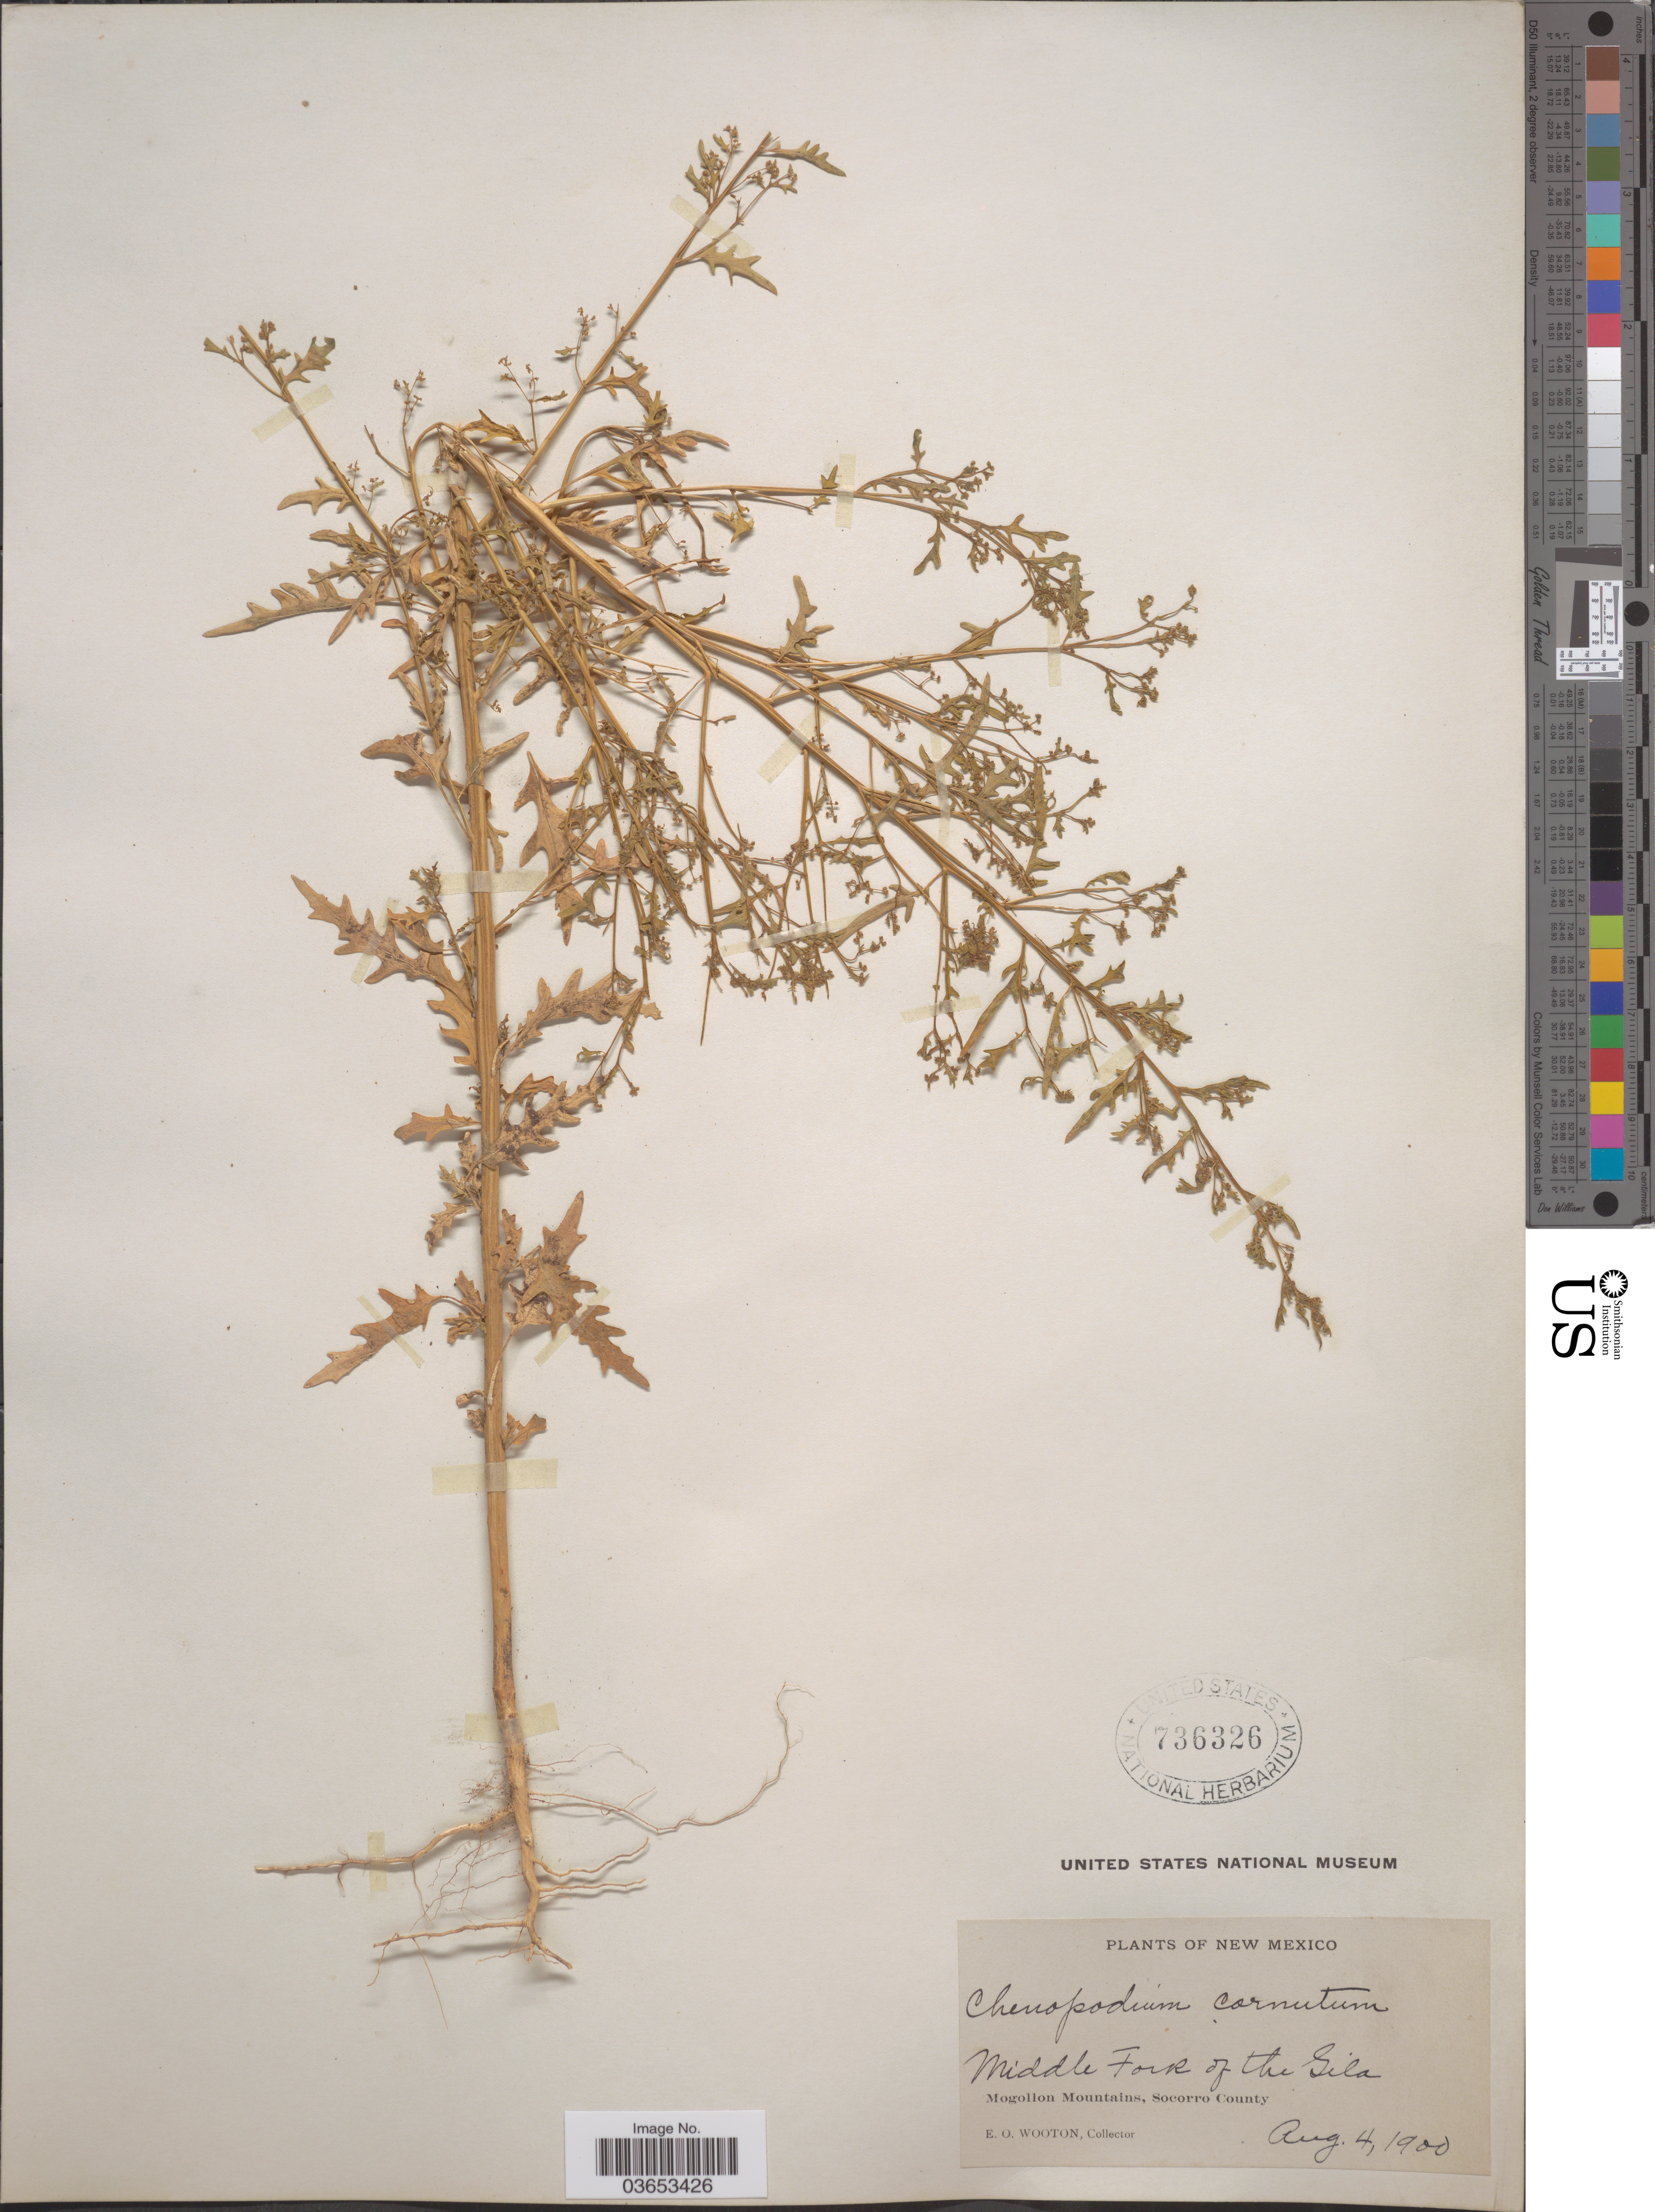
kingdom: Plantae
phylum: Tracheophyta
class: Magnoliopsida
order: Caryophyllales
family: Amaranthaceae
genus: Chenopodium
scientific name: Chenopodium incisum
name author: Poir.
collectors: E. O. Wooton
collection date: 1900-08-04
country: United States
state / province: New Mexico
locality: Middle Fork of the Gila. Mogollon Mountains, Socorro County.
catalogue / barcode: US 736326